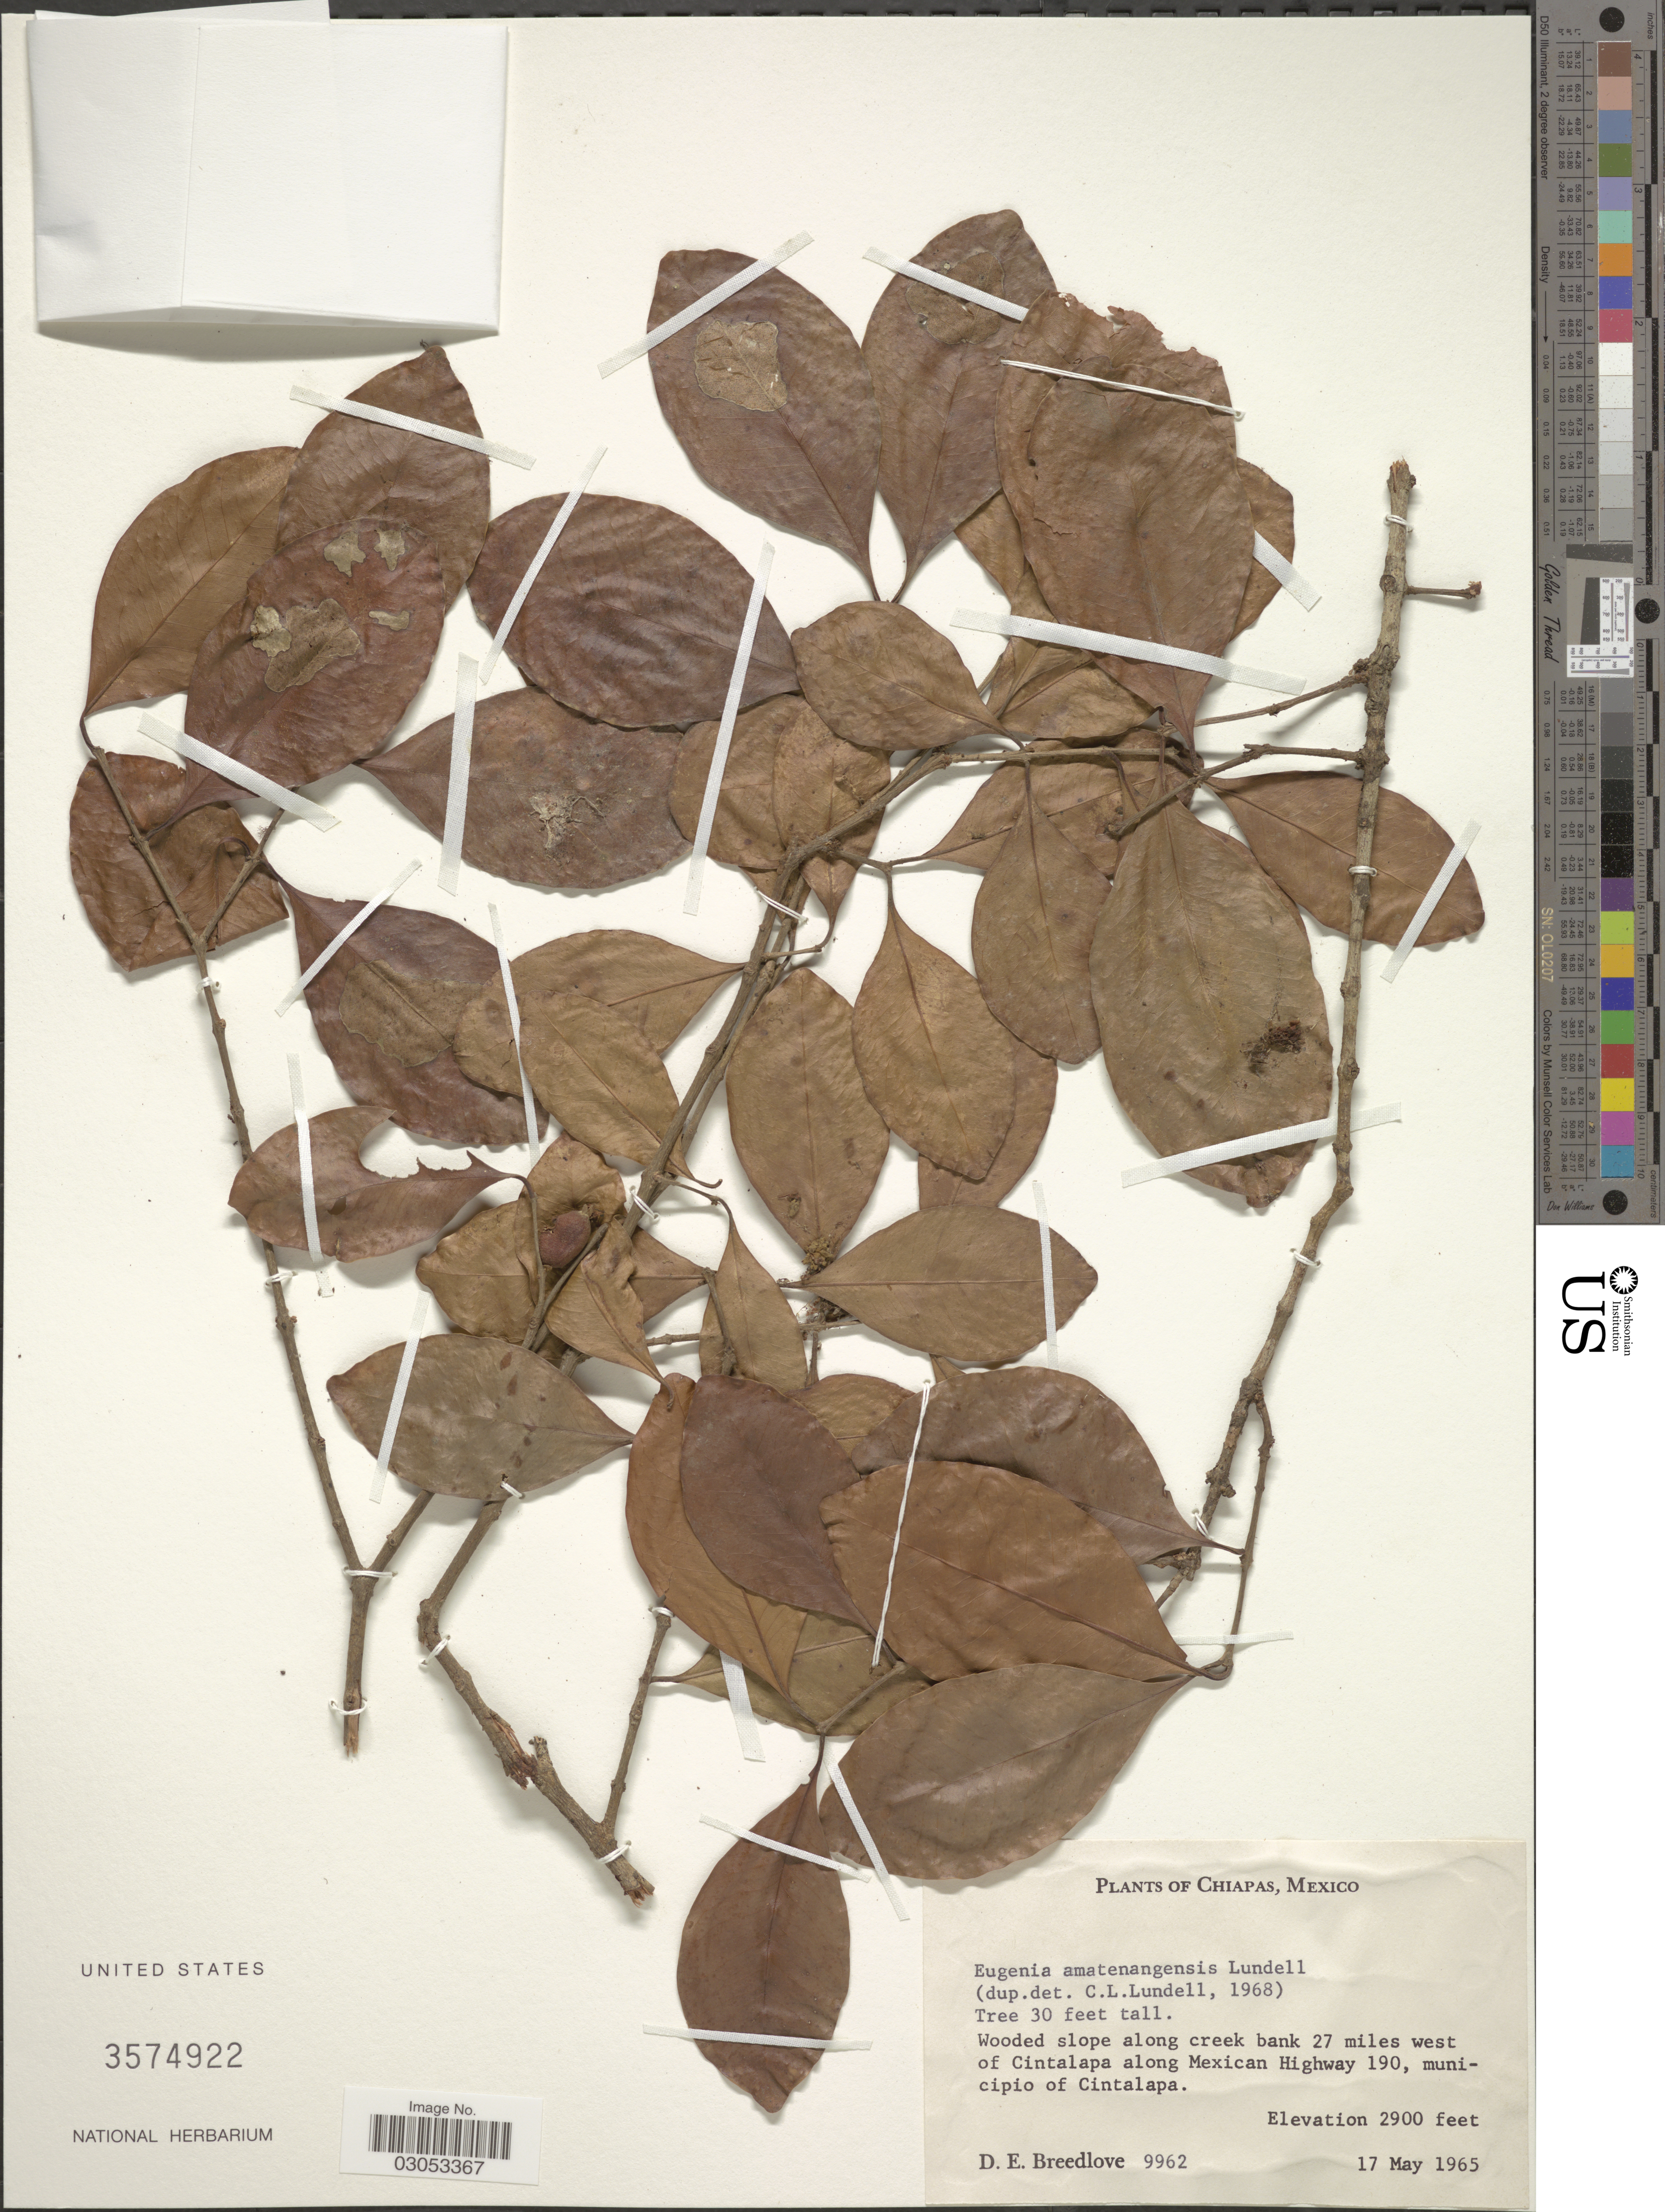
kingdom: Plantae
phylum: Tracheophyta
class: Magnoliopsida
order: Myrtales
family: Myrtaceae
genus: Eugenia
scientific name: Eugenia amatenangensis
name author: Lundell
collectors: D. E. Breedlove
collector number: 9962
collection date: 1965-05-17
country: Mexico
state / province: Chiapas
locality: Wooded slope along creek bank 27 miles west of Cintalapa along Mexican Highway 190, municipio of Cintalapa.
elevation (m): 884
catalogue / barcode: US 3574922